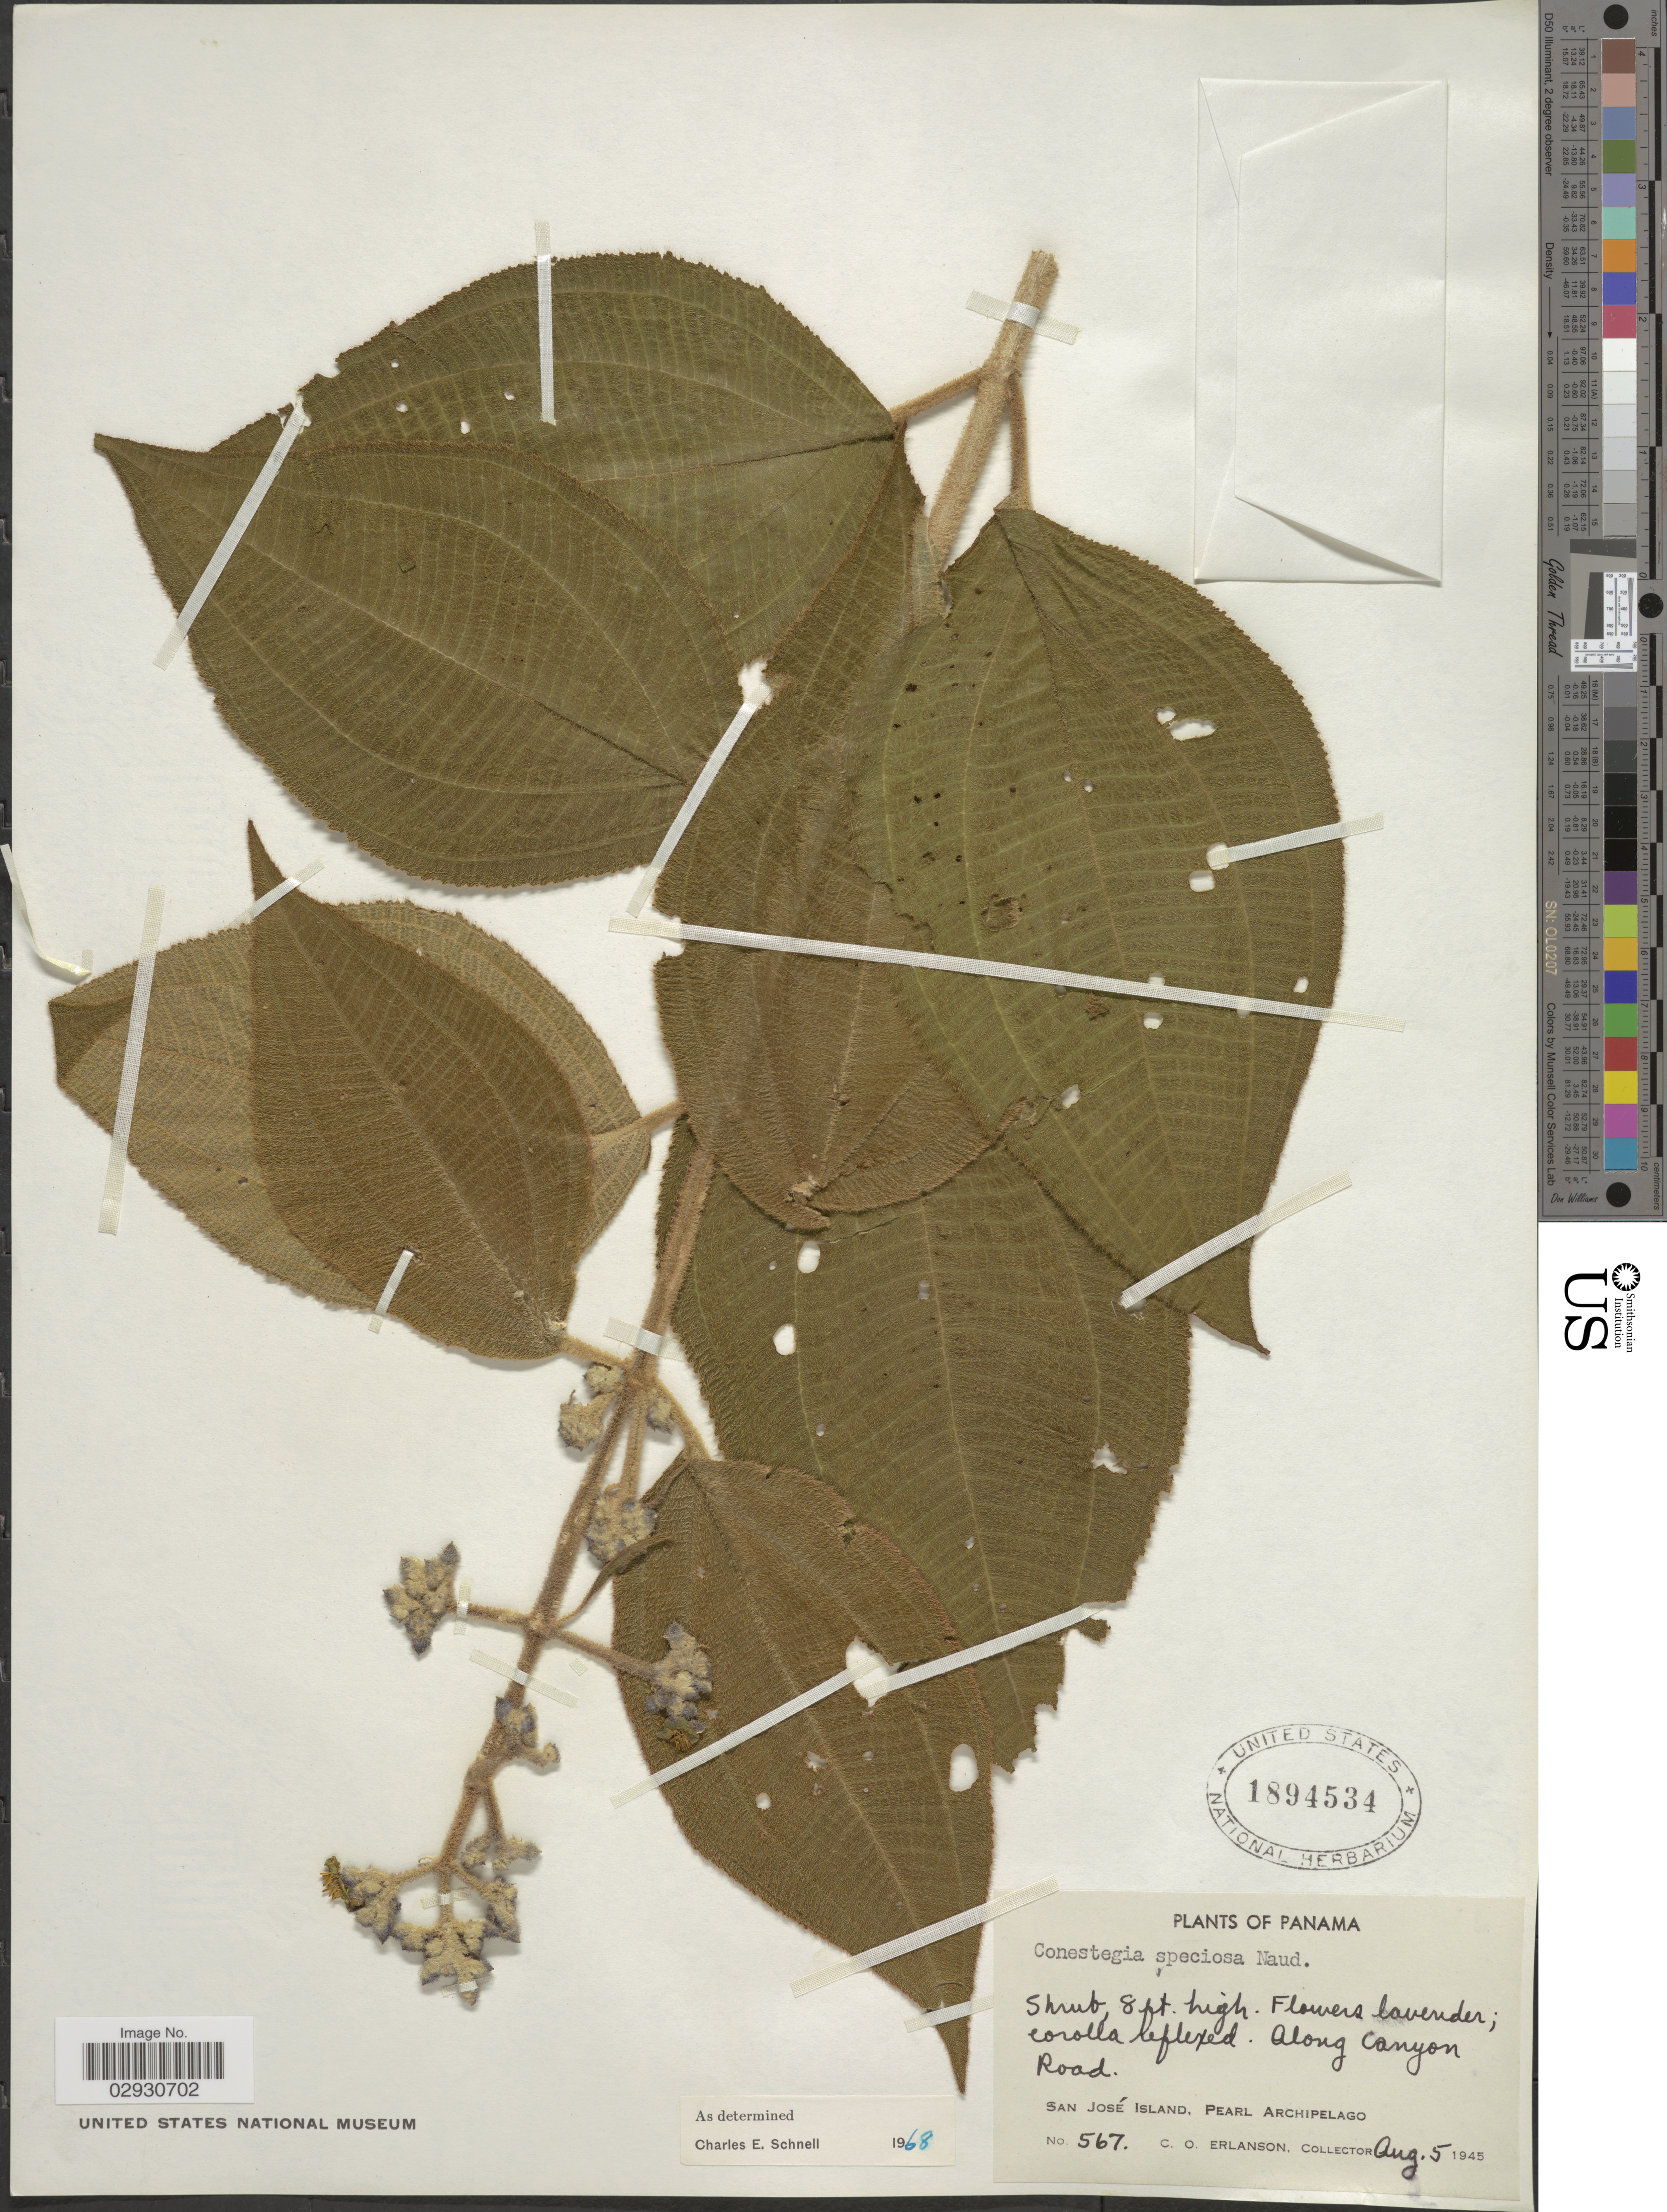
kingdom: Plantae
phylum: Tracheophyta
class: Magnoliopsida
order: Myrtales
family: Melastomataceae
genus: Conostegia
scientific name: Conostegia speciosa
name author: Naudin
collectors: C. O. Erlanson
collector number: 567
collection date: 1945-08-05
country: Panama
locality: Along Canyon Road. San José Island, Pearl Archipelago.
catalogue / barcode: US 1894534